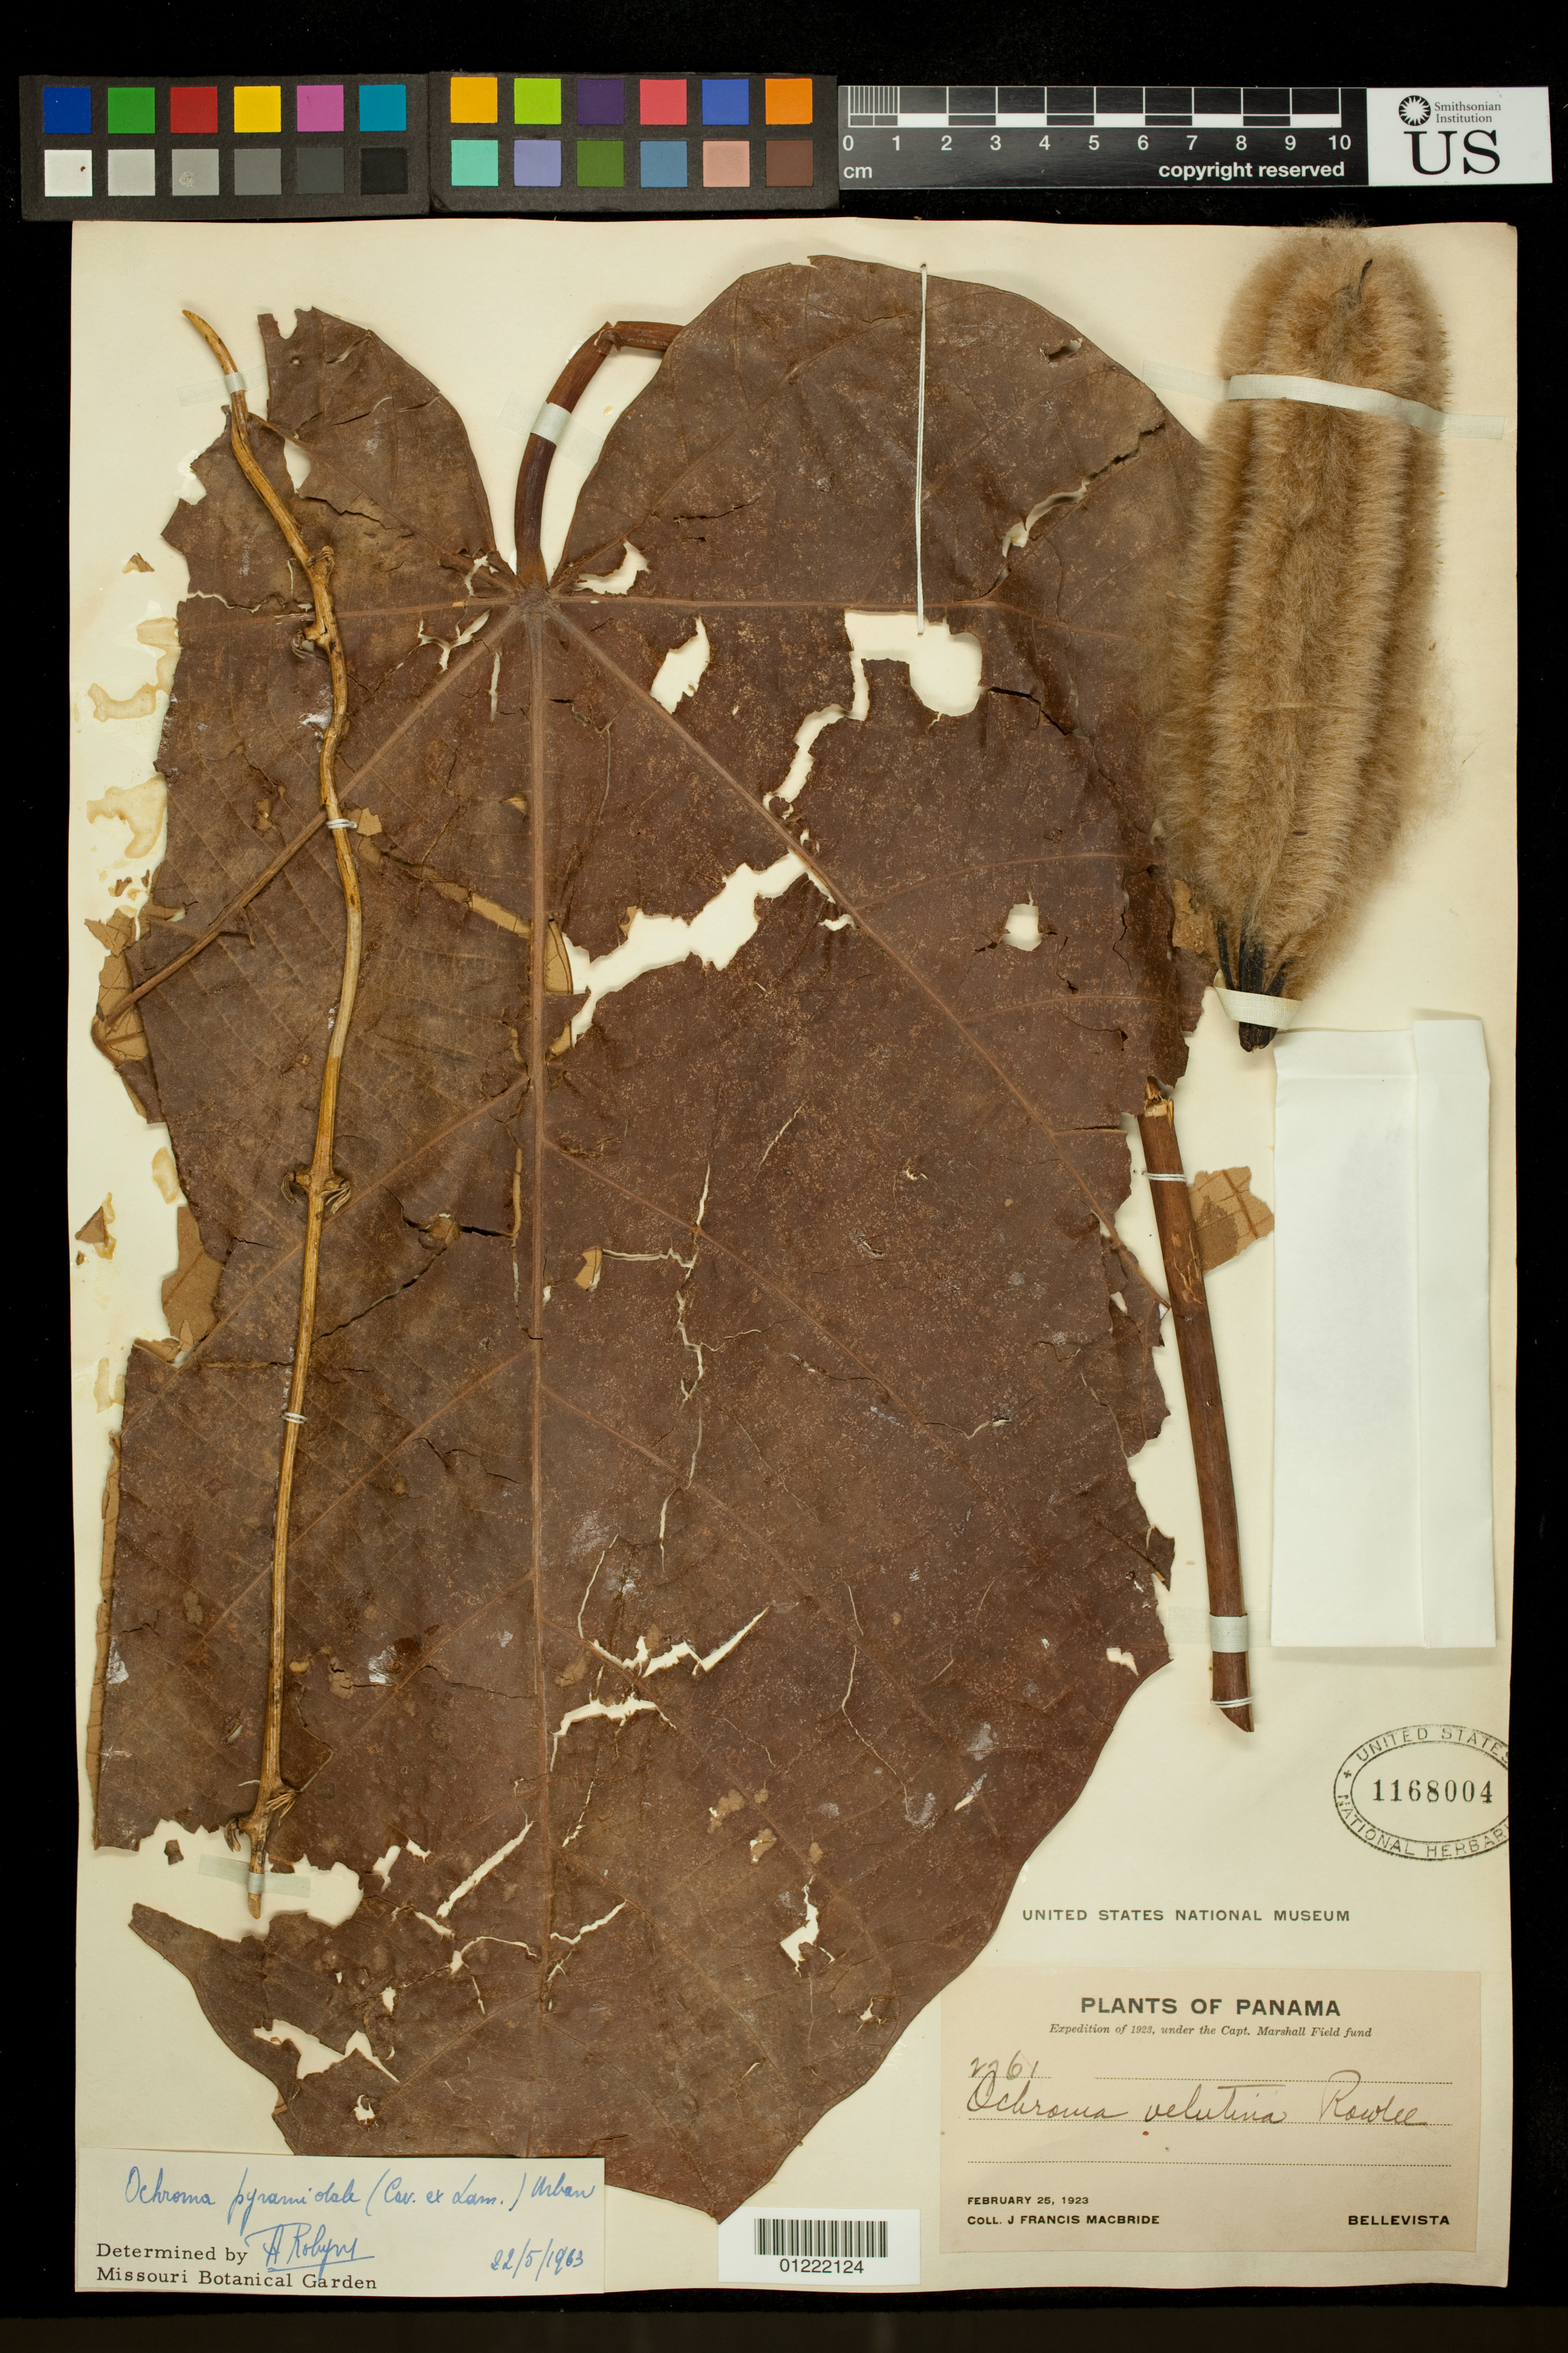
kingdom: Plantae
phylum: Tracheophyta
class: Magnoliopsida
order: Malvales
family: Malvaceae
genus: Ochroma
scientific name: Ochroma pyramidale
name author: (Cav. ex Lam.) Urb.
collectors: J. F. Macbride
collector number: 2761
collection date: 1923-02-25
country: Panama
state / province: Darién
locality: Bellevista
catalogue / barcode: US 1168004